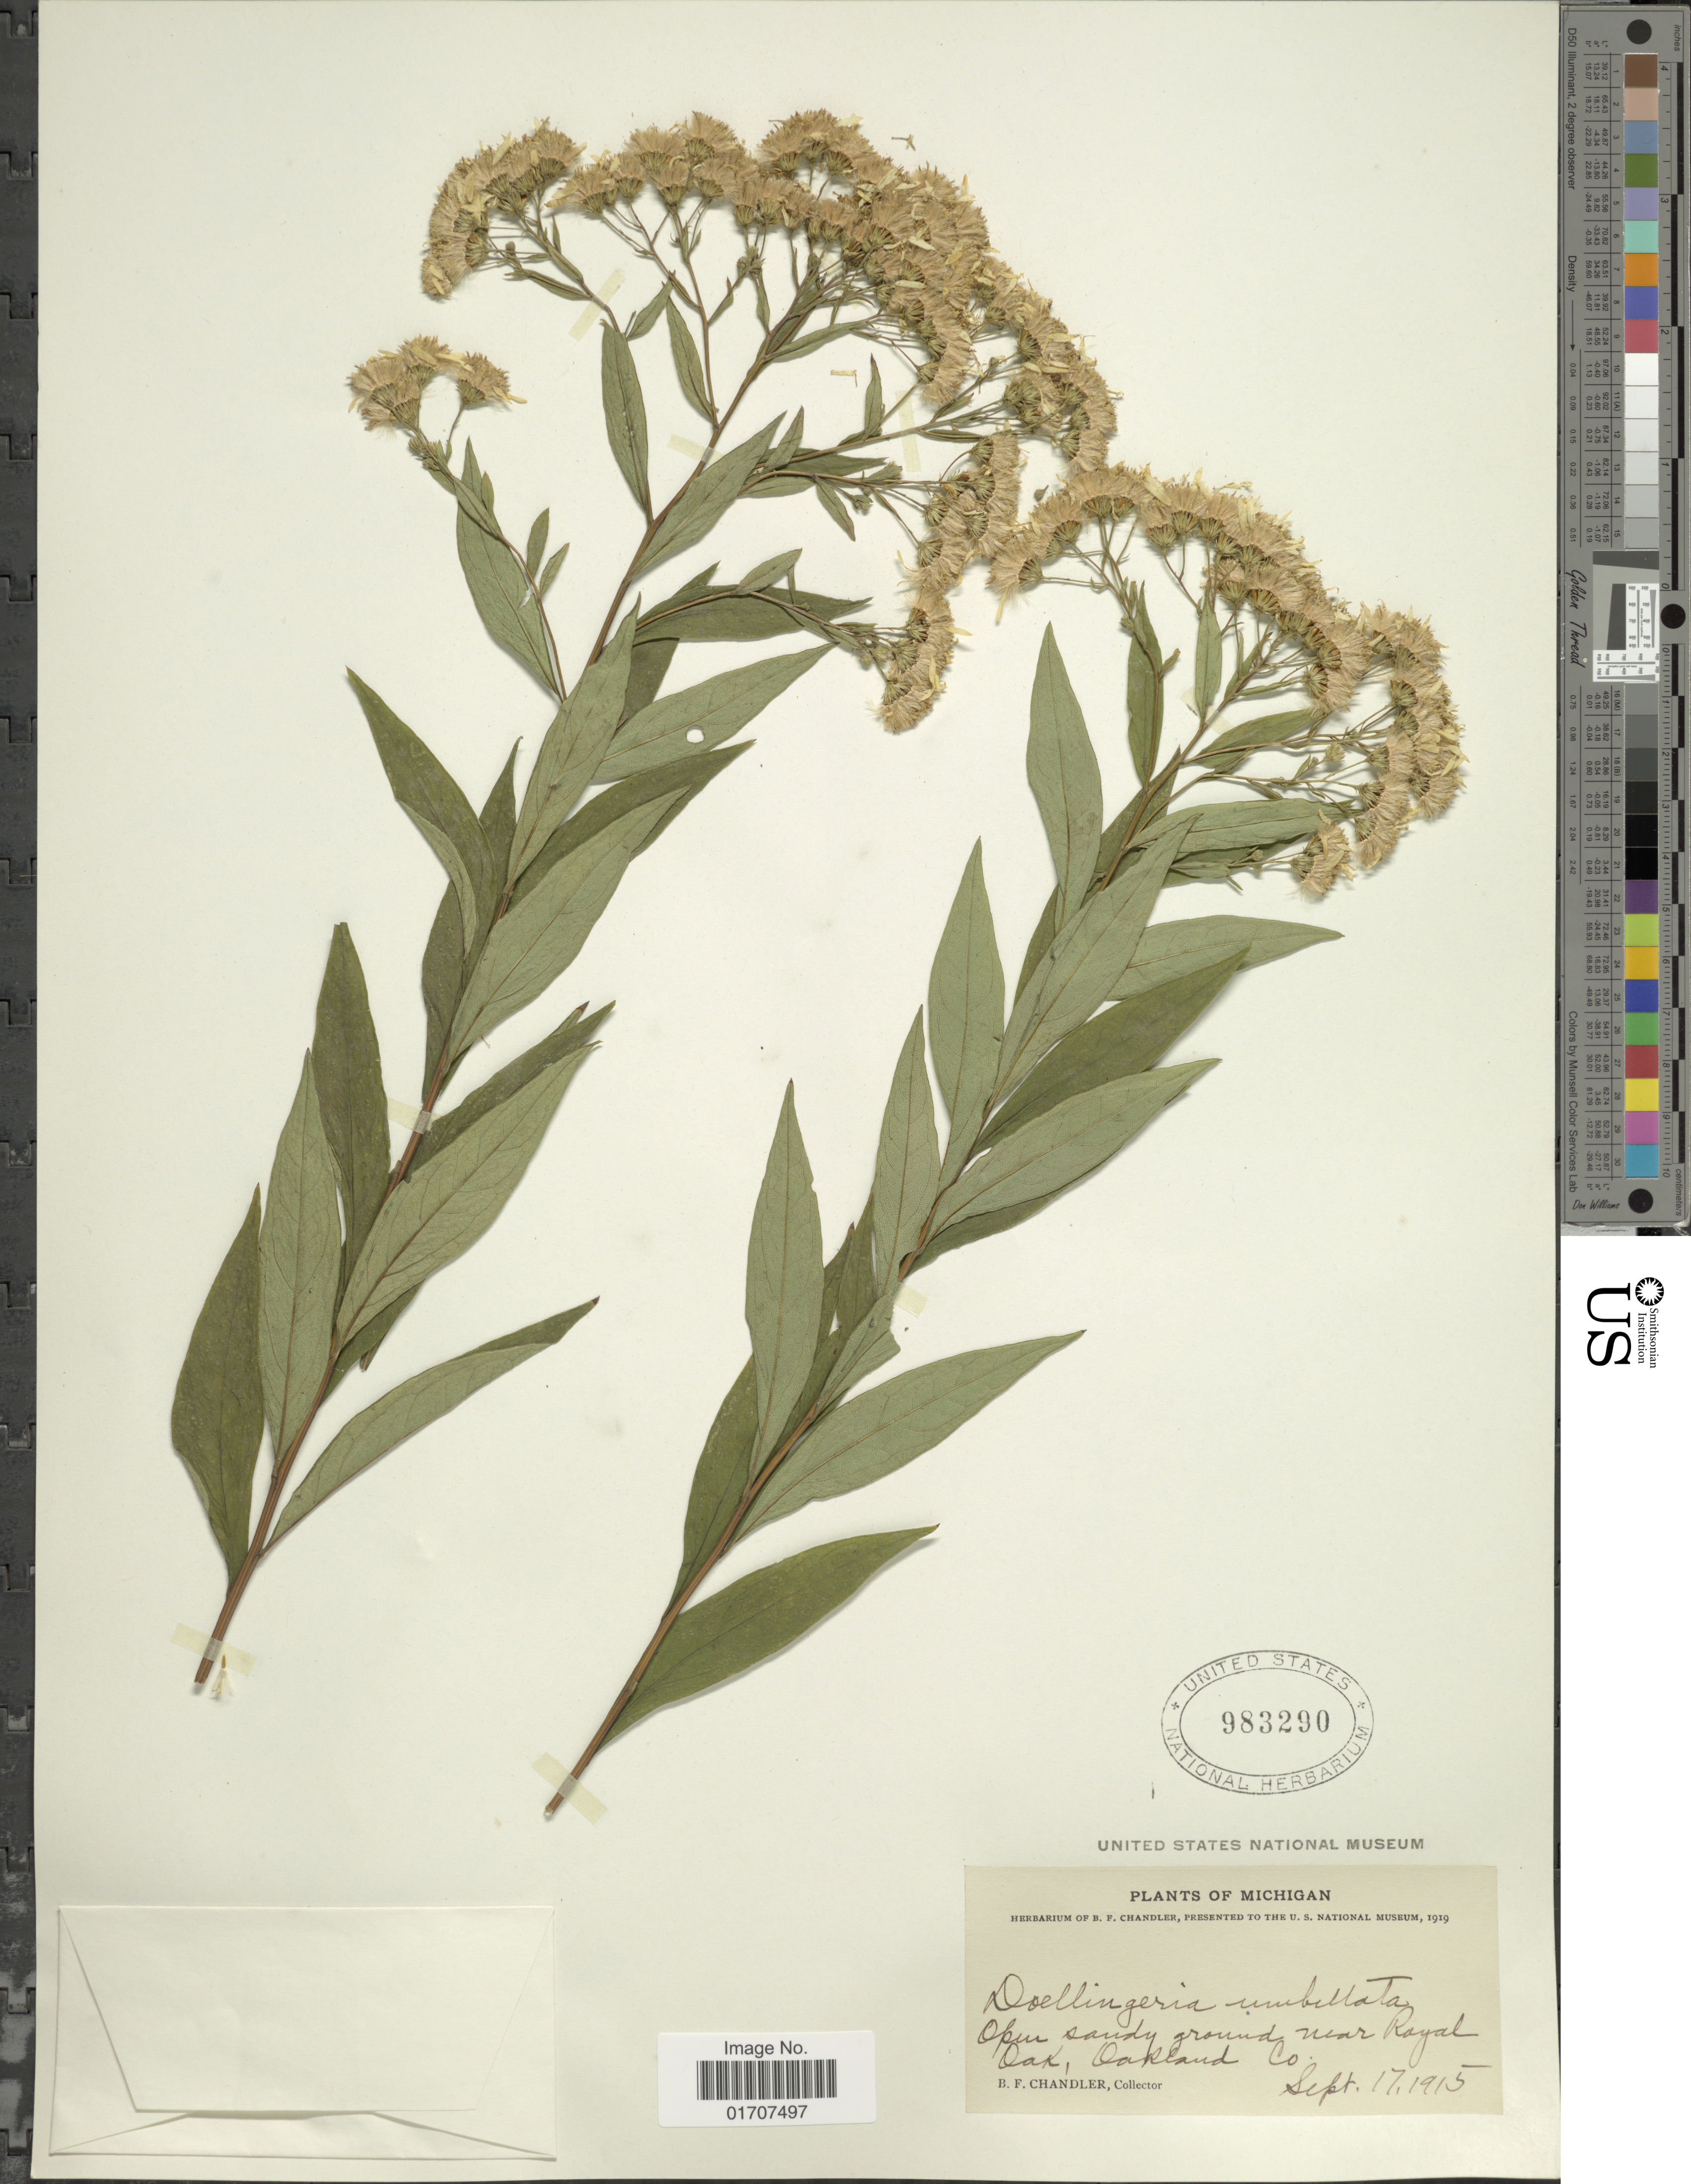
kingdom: Plantae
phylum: Tracheophyta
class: Magnoliopsida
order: Asterales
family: Asteraceae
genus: Doellingeria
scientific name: Doellingeria umbellata var. umbellata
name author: Nees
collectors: B. F. Chandler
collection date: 1915-09-17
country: United States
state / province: Michigan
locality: Near Royal Oak, Oakland Co.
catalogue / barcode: US 983290